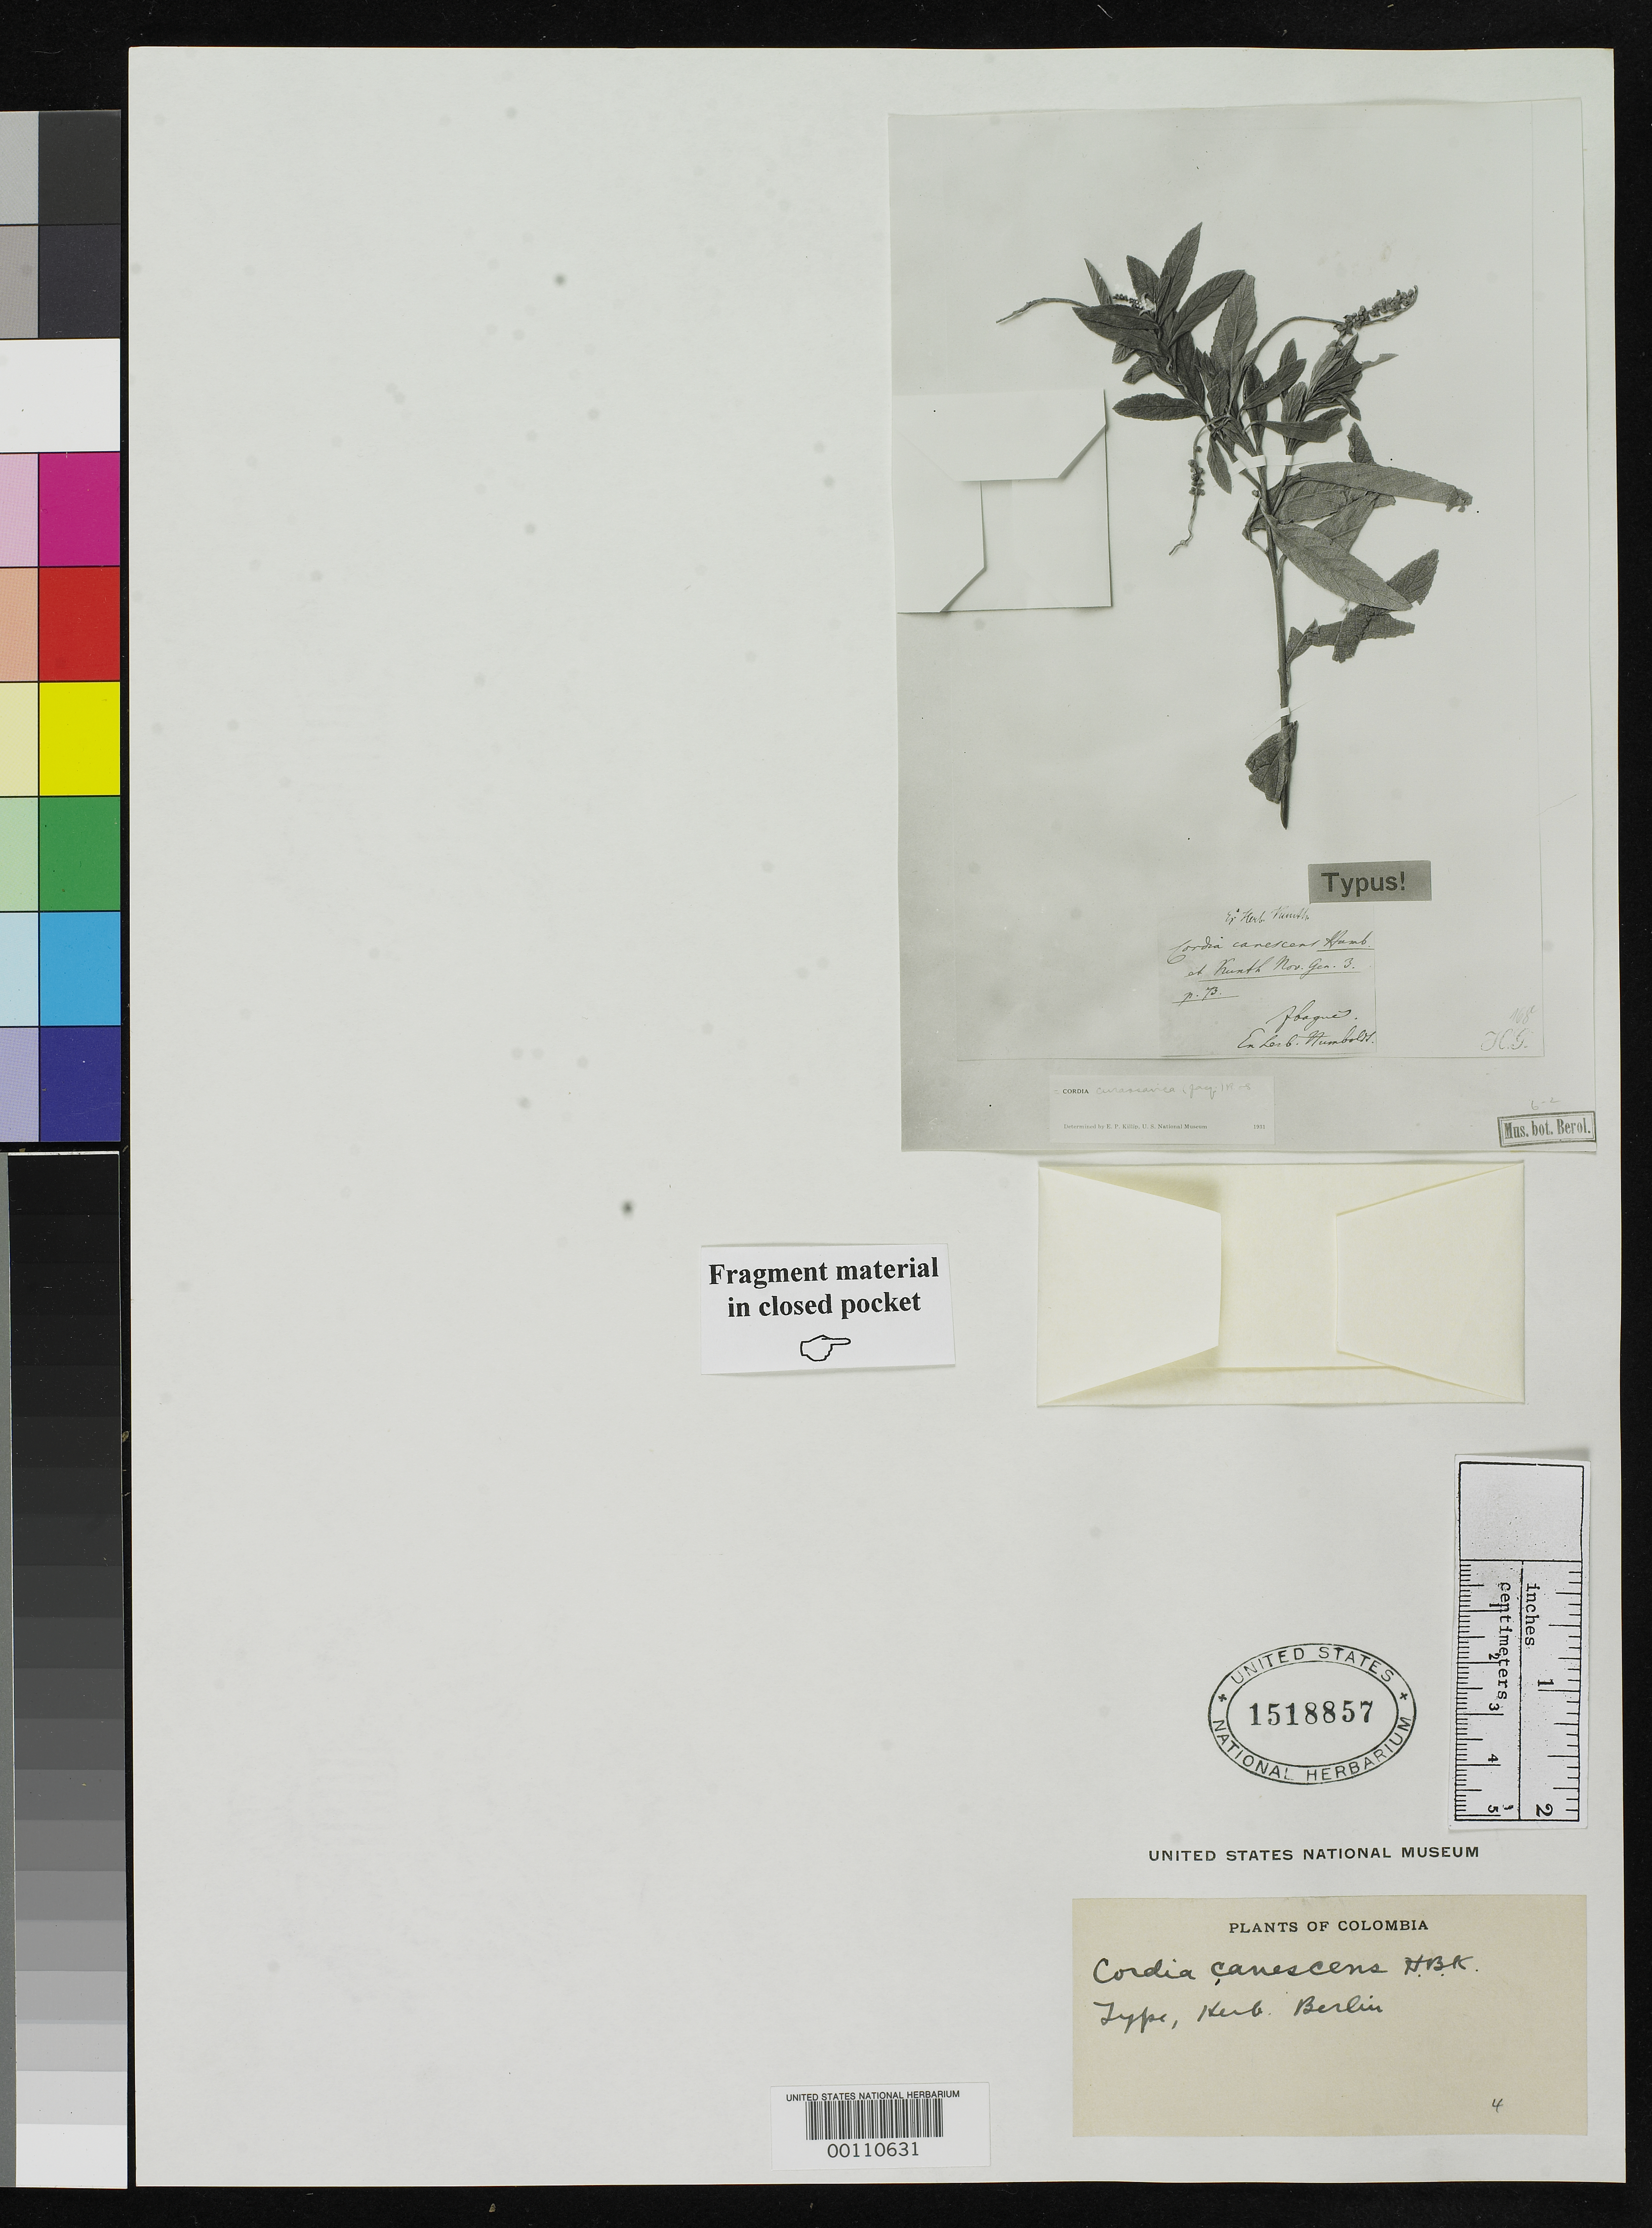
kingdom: Plantae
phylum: Tracheophyta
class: Magnoliopsida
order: Boraginales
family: Cordiaceae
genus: Cordia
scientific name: Cordia canescens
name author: Kunth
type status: Type Material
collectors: F. W. Humboldt & A. J. A. Bonpland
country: Colombia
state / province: Cundinamarca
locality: Near Ibague.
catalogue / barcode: US 1518857